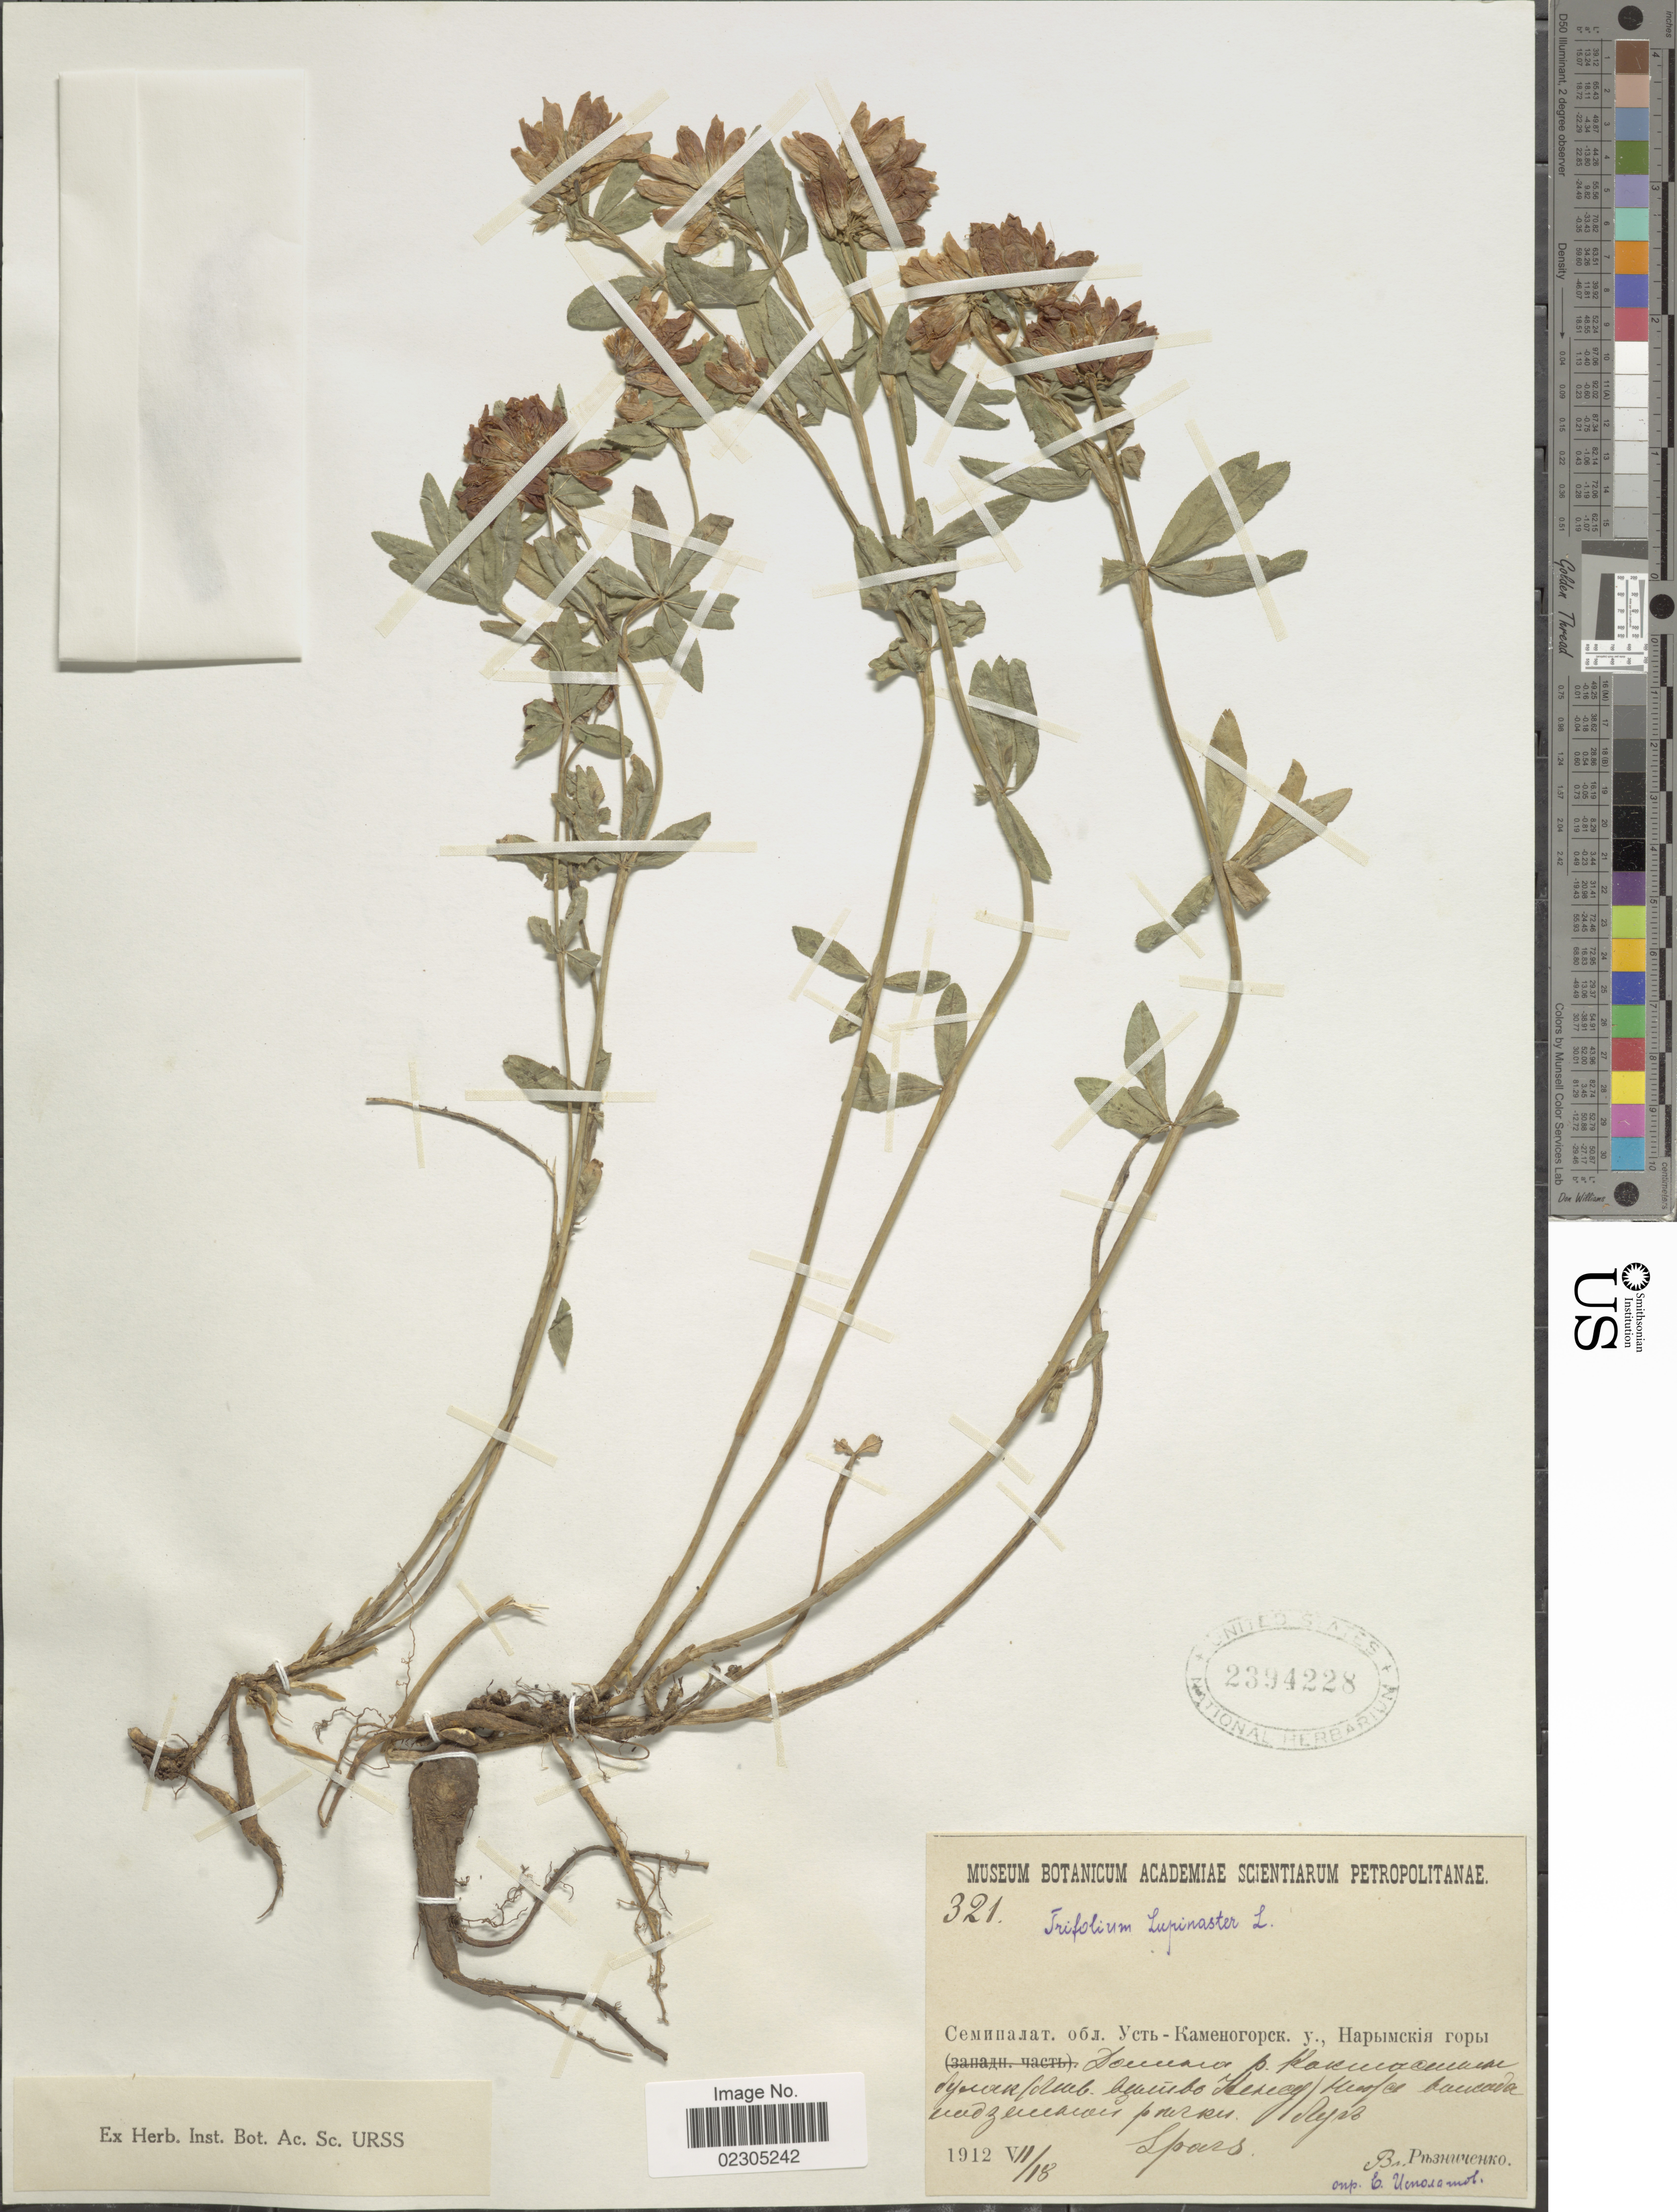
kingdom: Plantae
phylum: Tracheophyta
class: Magnoliopsida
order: Fabales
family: Fabaceae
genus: Trifolium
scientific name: Trifolium lupinaster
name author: L.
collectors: V. Rezniczenko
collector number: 321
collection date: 1912-07-18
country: Kazakhstan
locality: Oskemen (Ust- Kamenogorsk), Semipalatinsk Oblast (East Kazakhstan Region)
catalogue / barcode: US 2394228